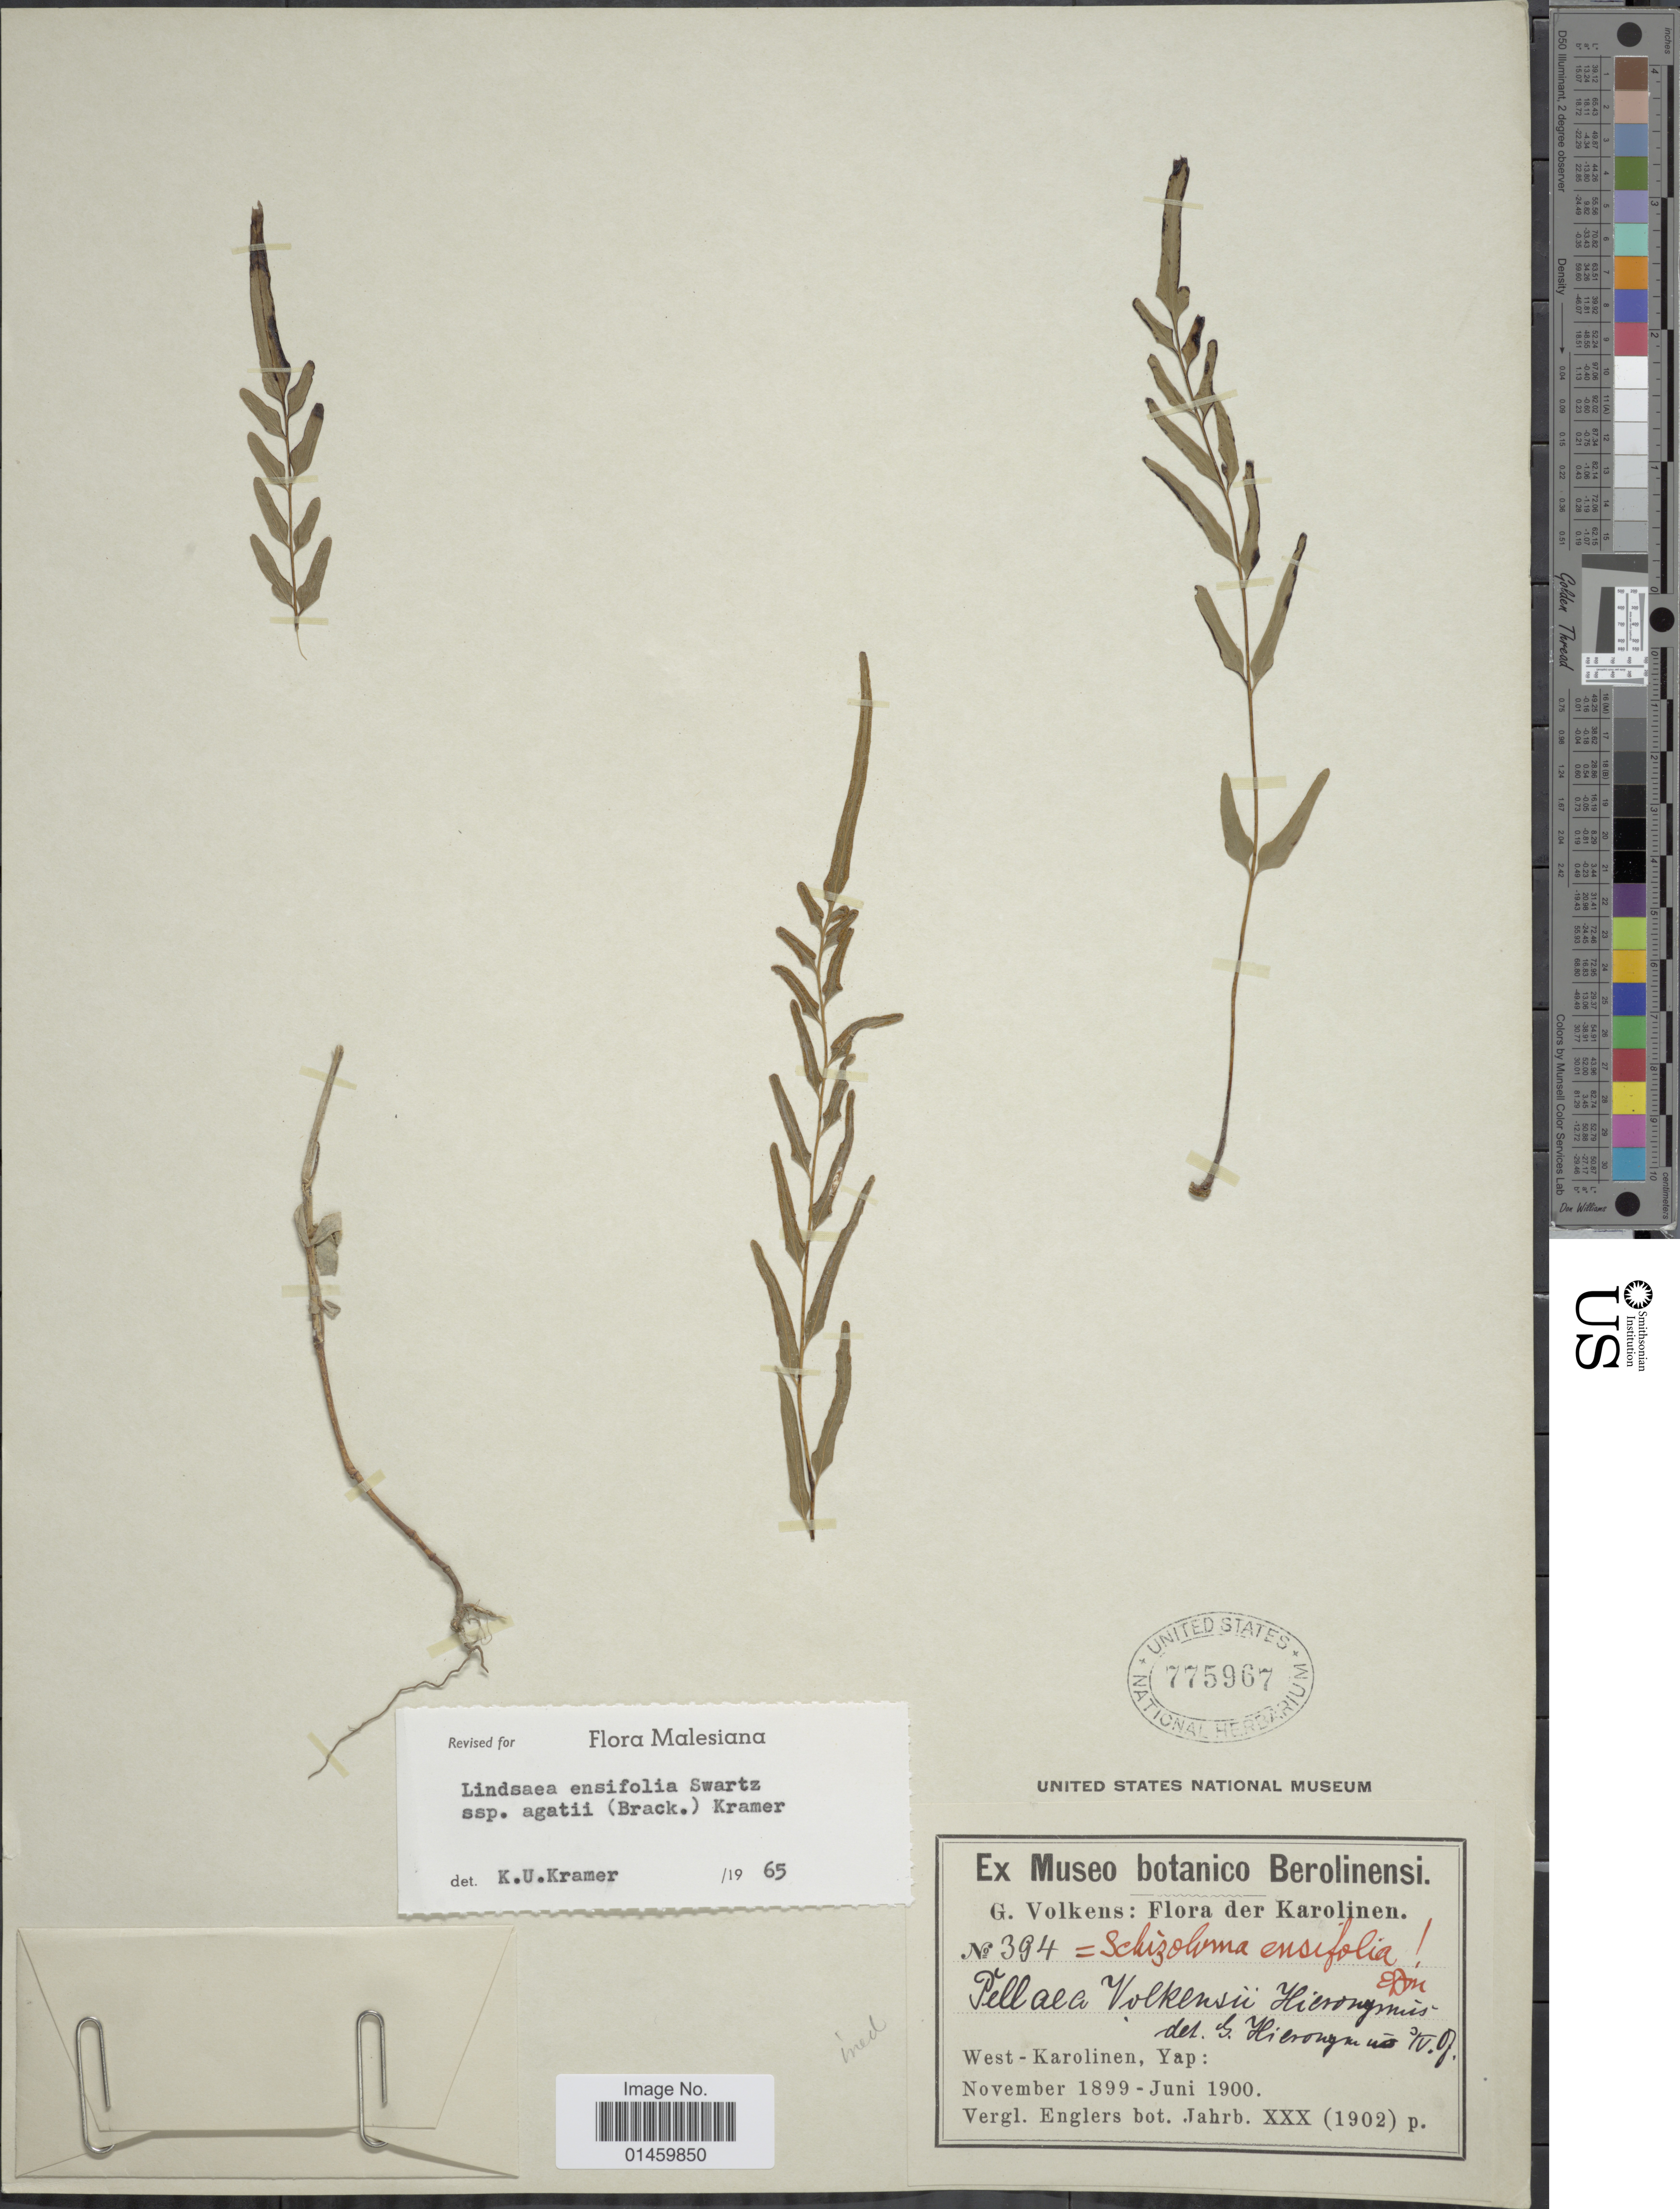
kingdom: Plantae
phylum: Tracheophyta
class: Polypodiopsida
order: Polypodiales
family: Lindsaeaceae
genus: Lindsaea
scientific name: Lindsaea ensifolia subsp. agatii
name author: (Brack.) K.U. Kramer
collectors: G. Volkens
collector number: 394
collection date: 1899-11/1900-06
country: Micronesia, Federated States of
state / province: Yap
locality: Flora der Karolinen. West-Karolinen.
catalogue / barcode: US 775967